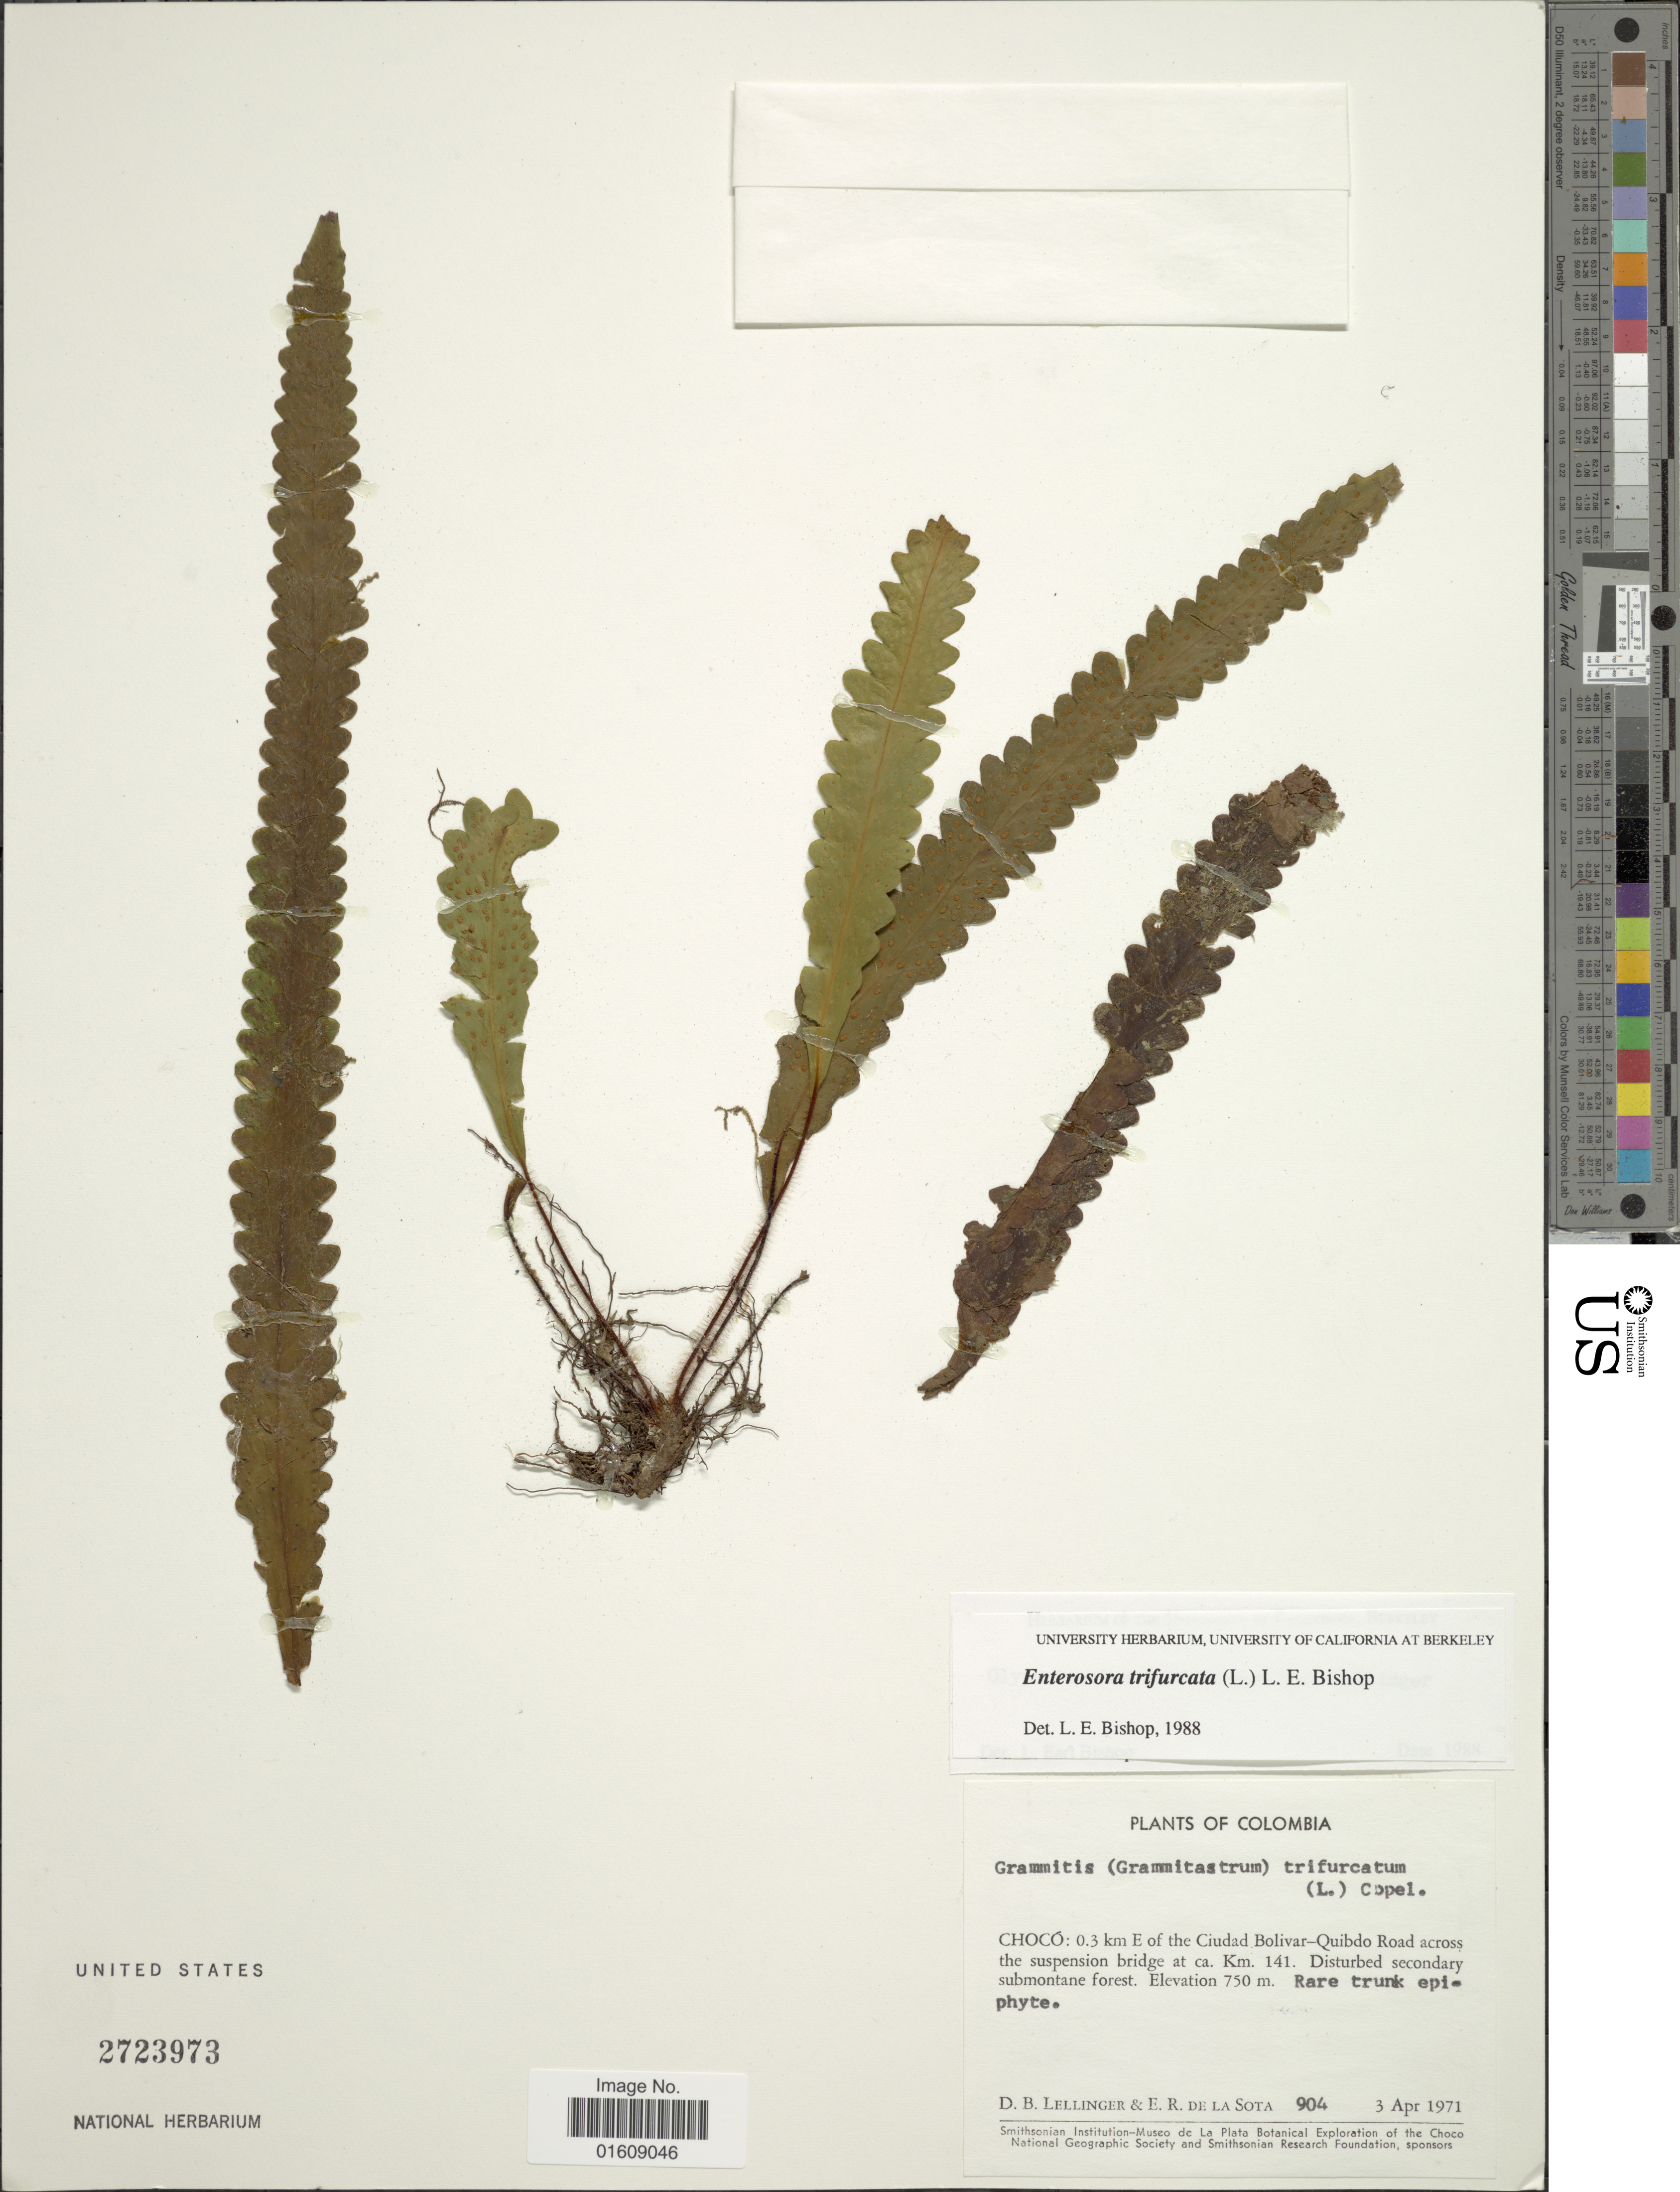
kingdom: Plantae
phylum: Tracheophyta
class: Polypodiopsida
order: Polypodiales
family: Polypodiaceae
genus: Enterosora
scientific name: Enterosora trifurcata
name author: (L.) L.E. Bishop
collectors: D. B. Lellinger & E. R. de la Sota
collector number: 904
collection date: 1971-04-03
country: Colombia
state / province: Chocó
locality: Colombia, Chocó: 0.3 km E of the Ciudada. Bolivar-Quibdo Road across the suspension briadge at ca. Km. 141.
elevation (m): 750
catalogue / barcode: US 2723973